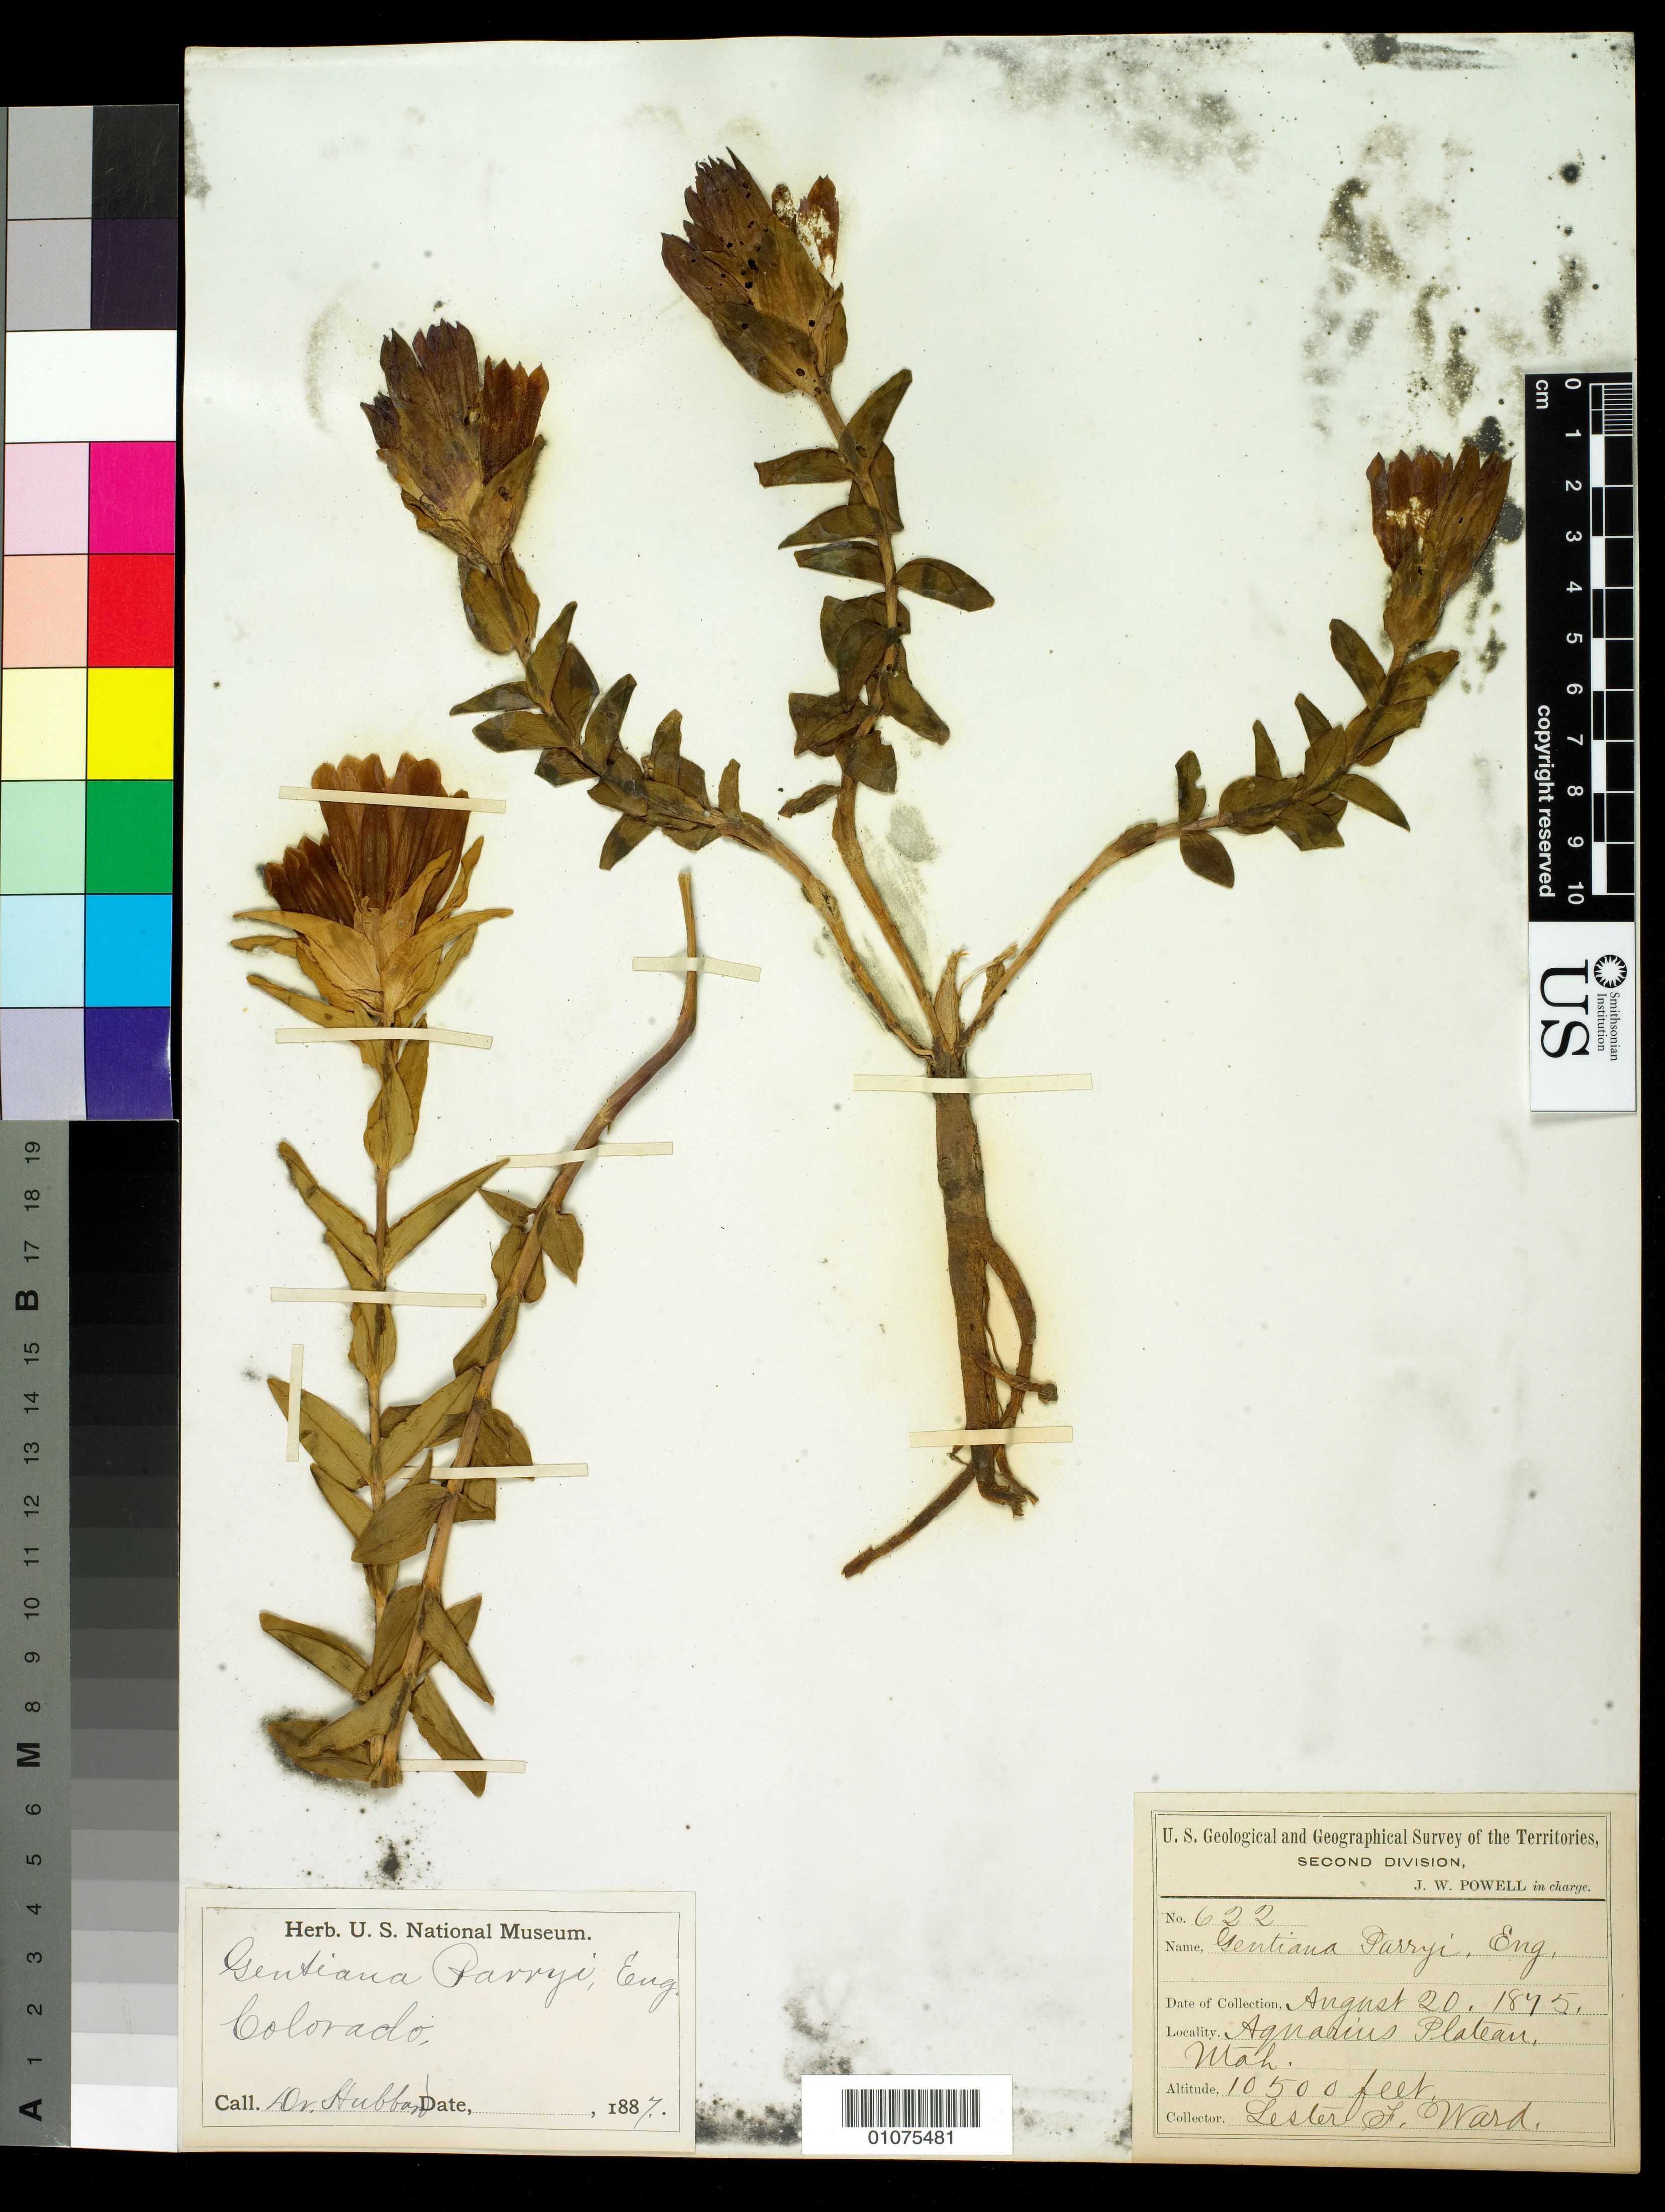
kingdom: Plantae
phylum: Tracheophyta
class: Magnoliopsida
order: Gentianales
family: Gentianaceae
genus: Gentiana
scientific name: Gentiana parryi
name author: Engelm.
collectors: L. F. Ward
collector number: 622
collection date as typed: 20 Aug 1875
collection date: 1875-08-20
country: United States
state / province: Utah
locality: Aquarius Plateau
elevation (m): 3200